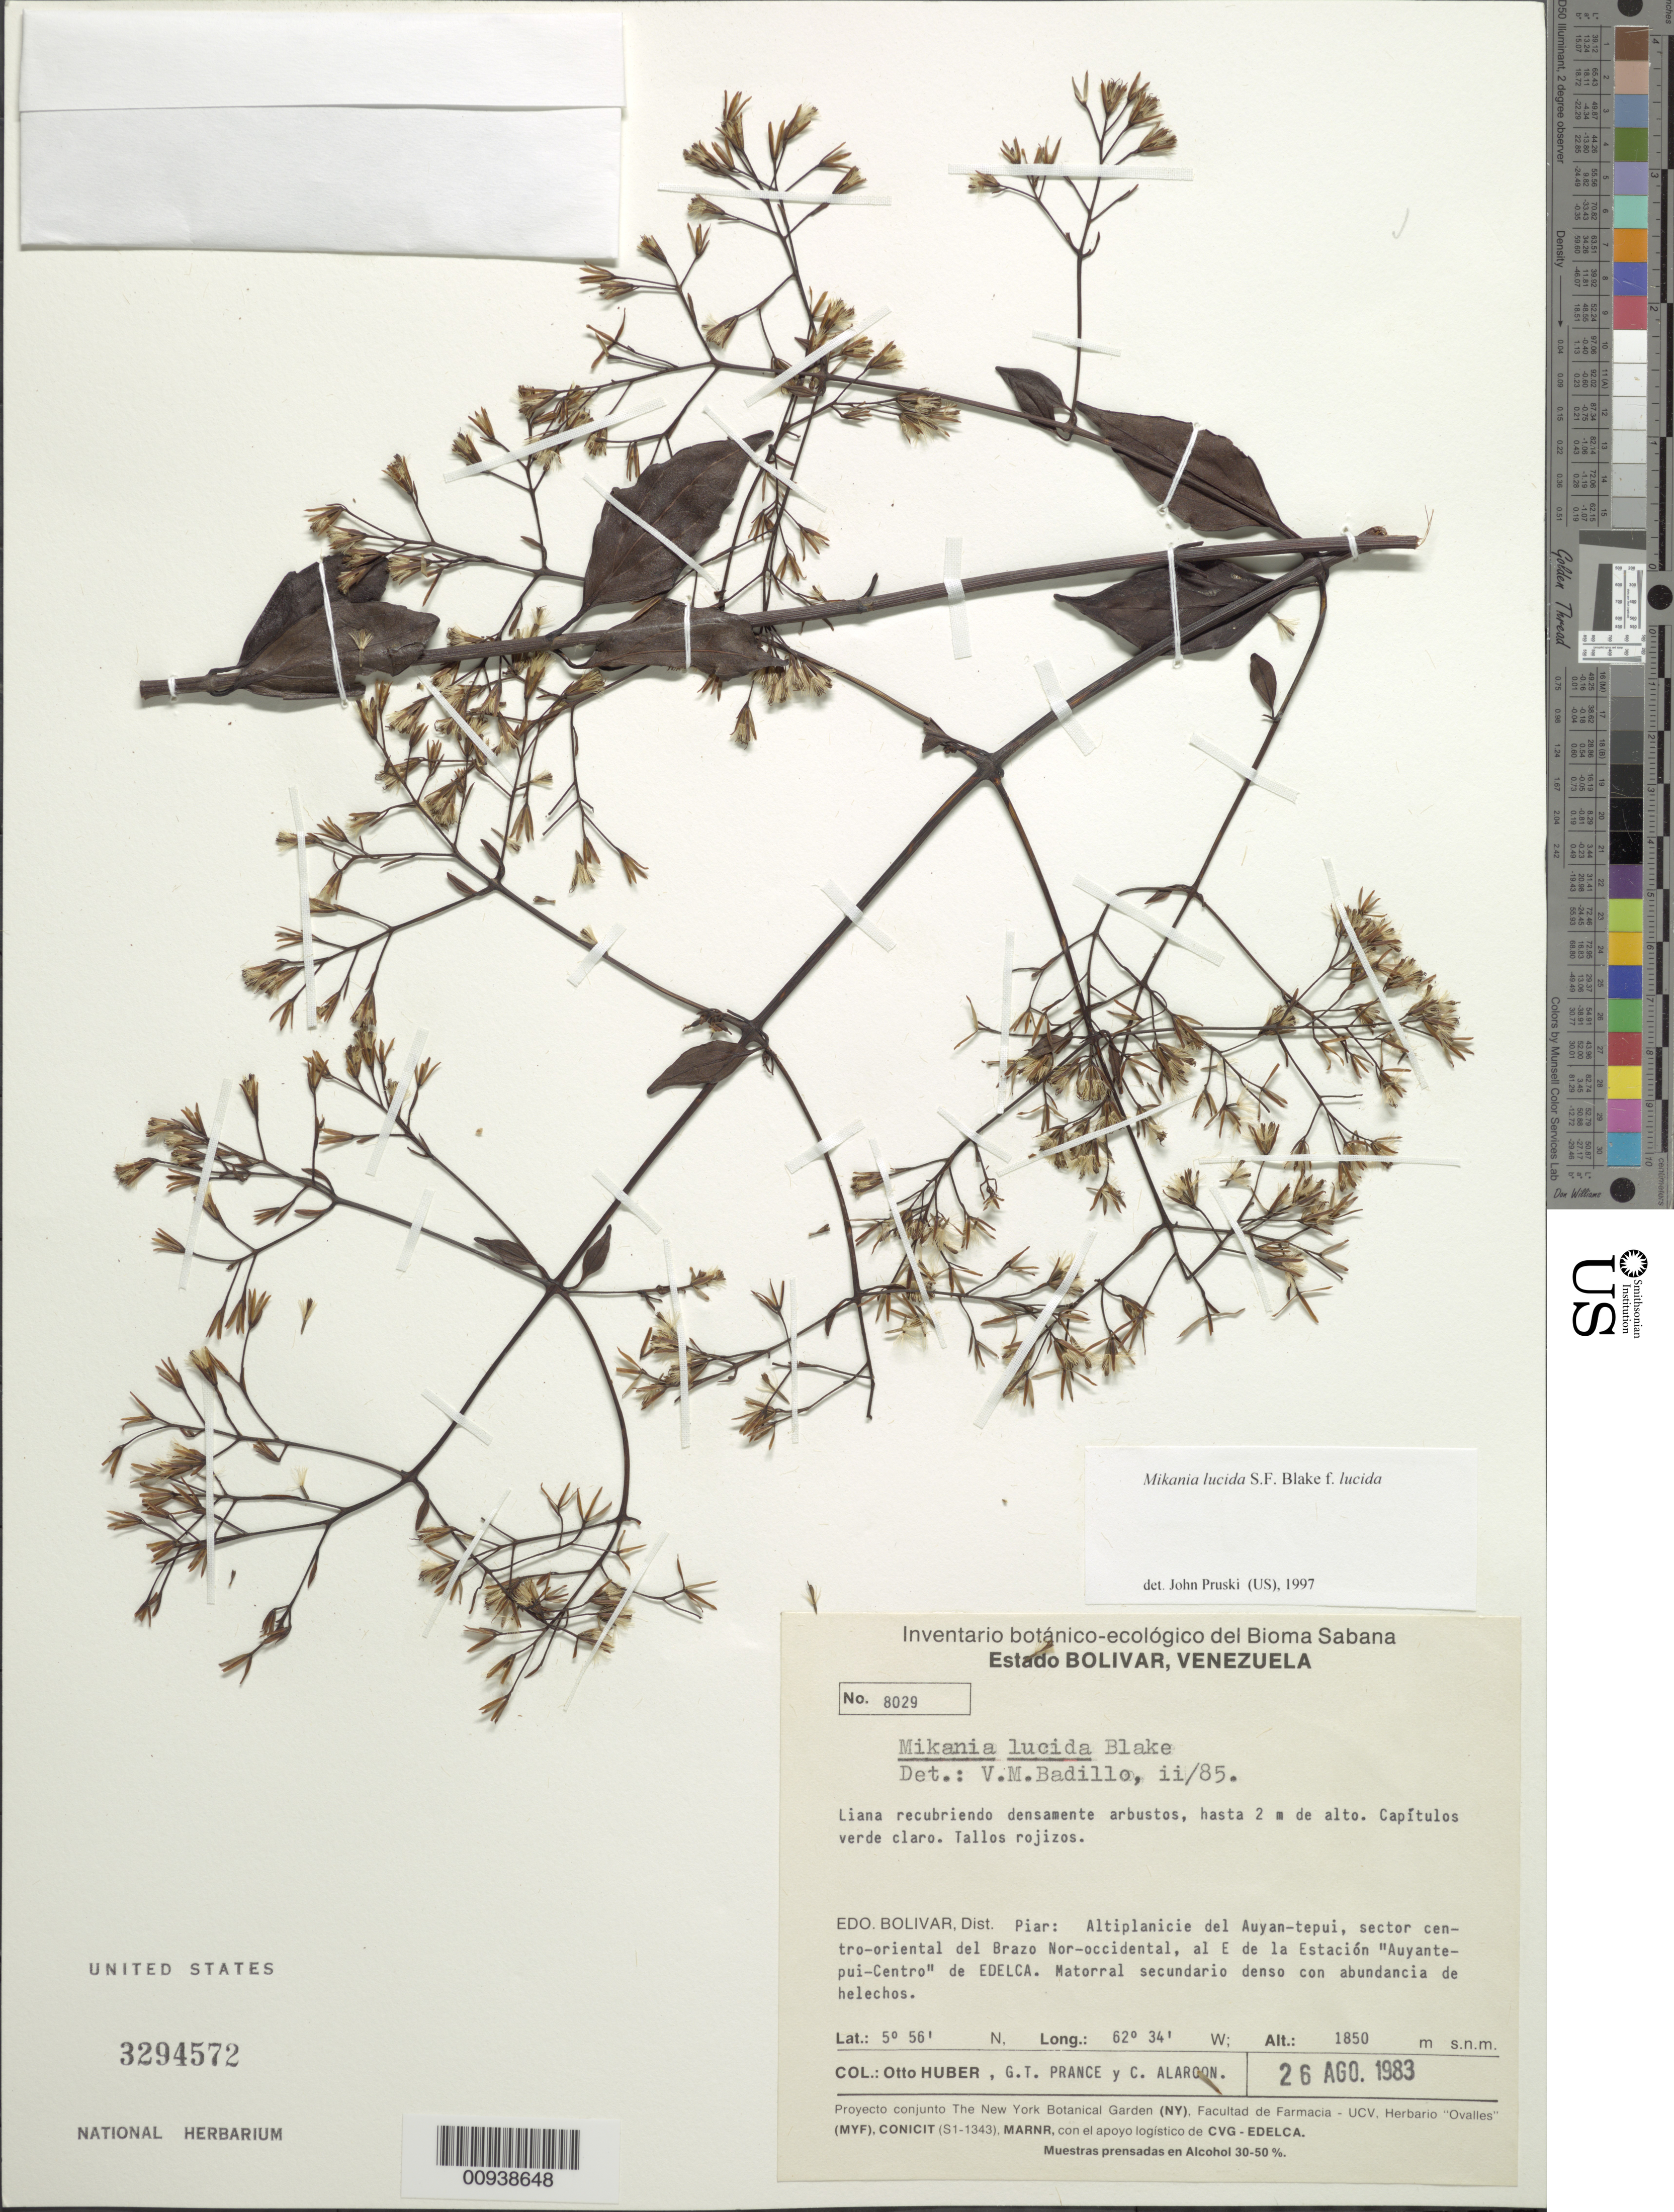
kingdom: Plantae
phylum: Tracheophyta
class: Magnoliopsida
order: Asterales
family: Asteraceae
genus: Mikania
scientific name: Mikania lucida f. lucida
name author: S.F. Blake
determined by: Badillo, V. M.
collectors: O. Huber, G. T. Prance & C. Alarcon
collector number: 8029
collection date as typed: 26-Aug-83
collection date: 1983-08-26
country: Venezuela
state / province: Bolívar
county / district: Piar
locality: Auyan-tepuí, sector centro-oriental del Brazo Nor-occidental, al E de la Estacion "Auyantepuí-Centro" de EDELCA.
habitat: Matorral secundario denso con abundancia de helechos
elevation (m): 1850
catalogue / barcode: US 3294572